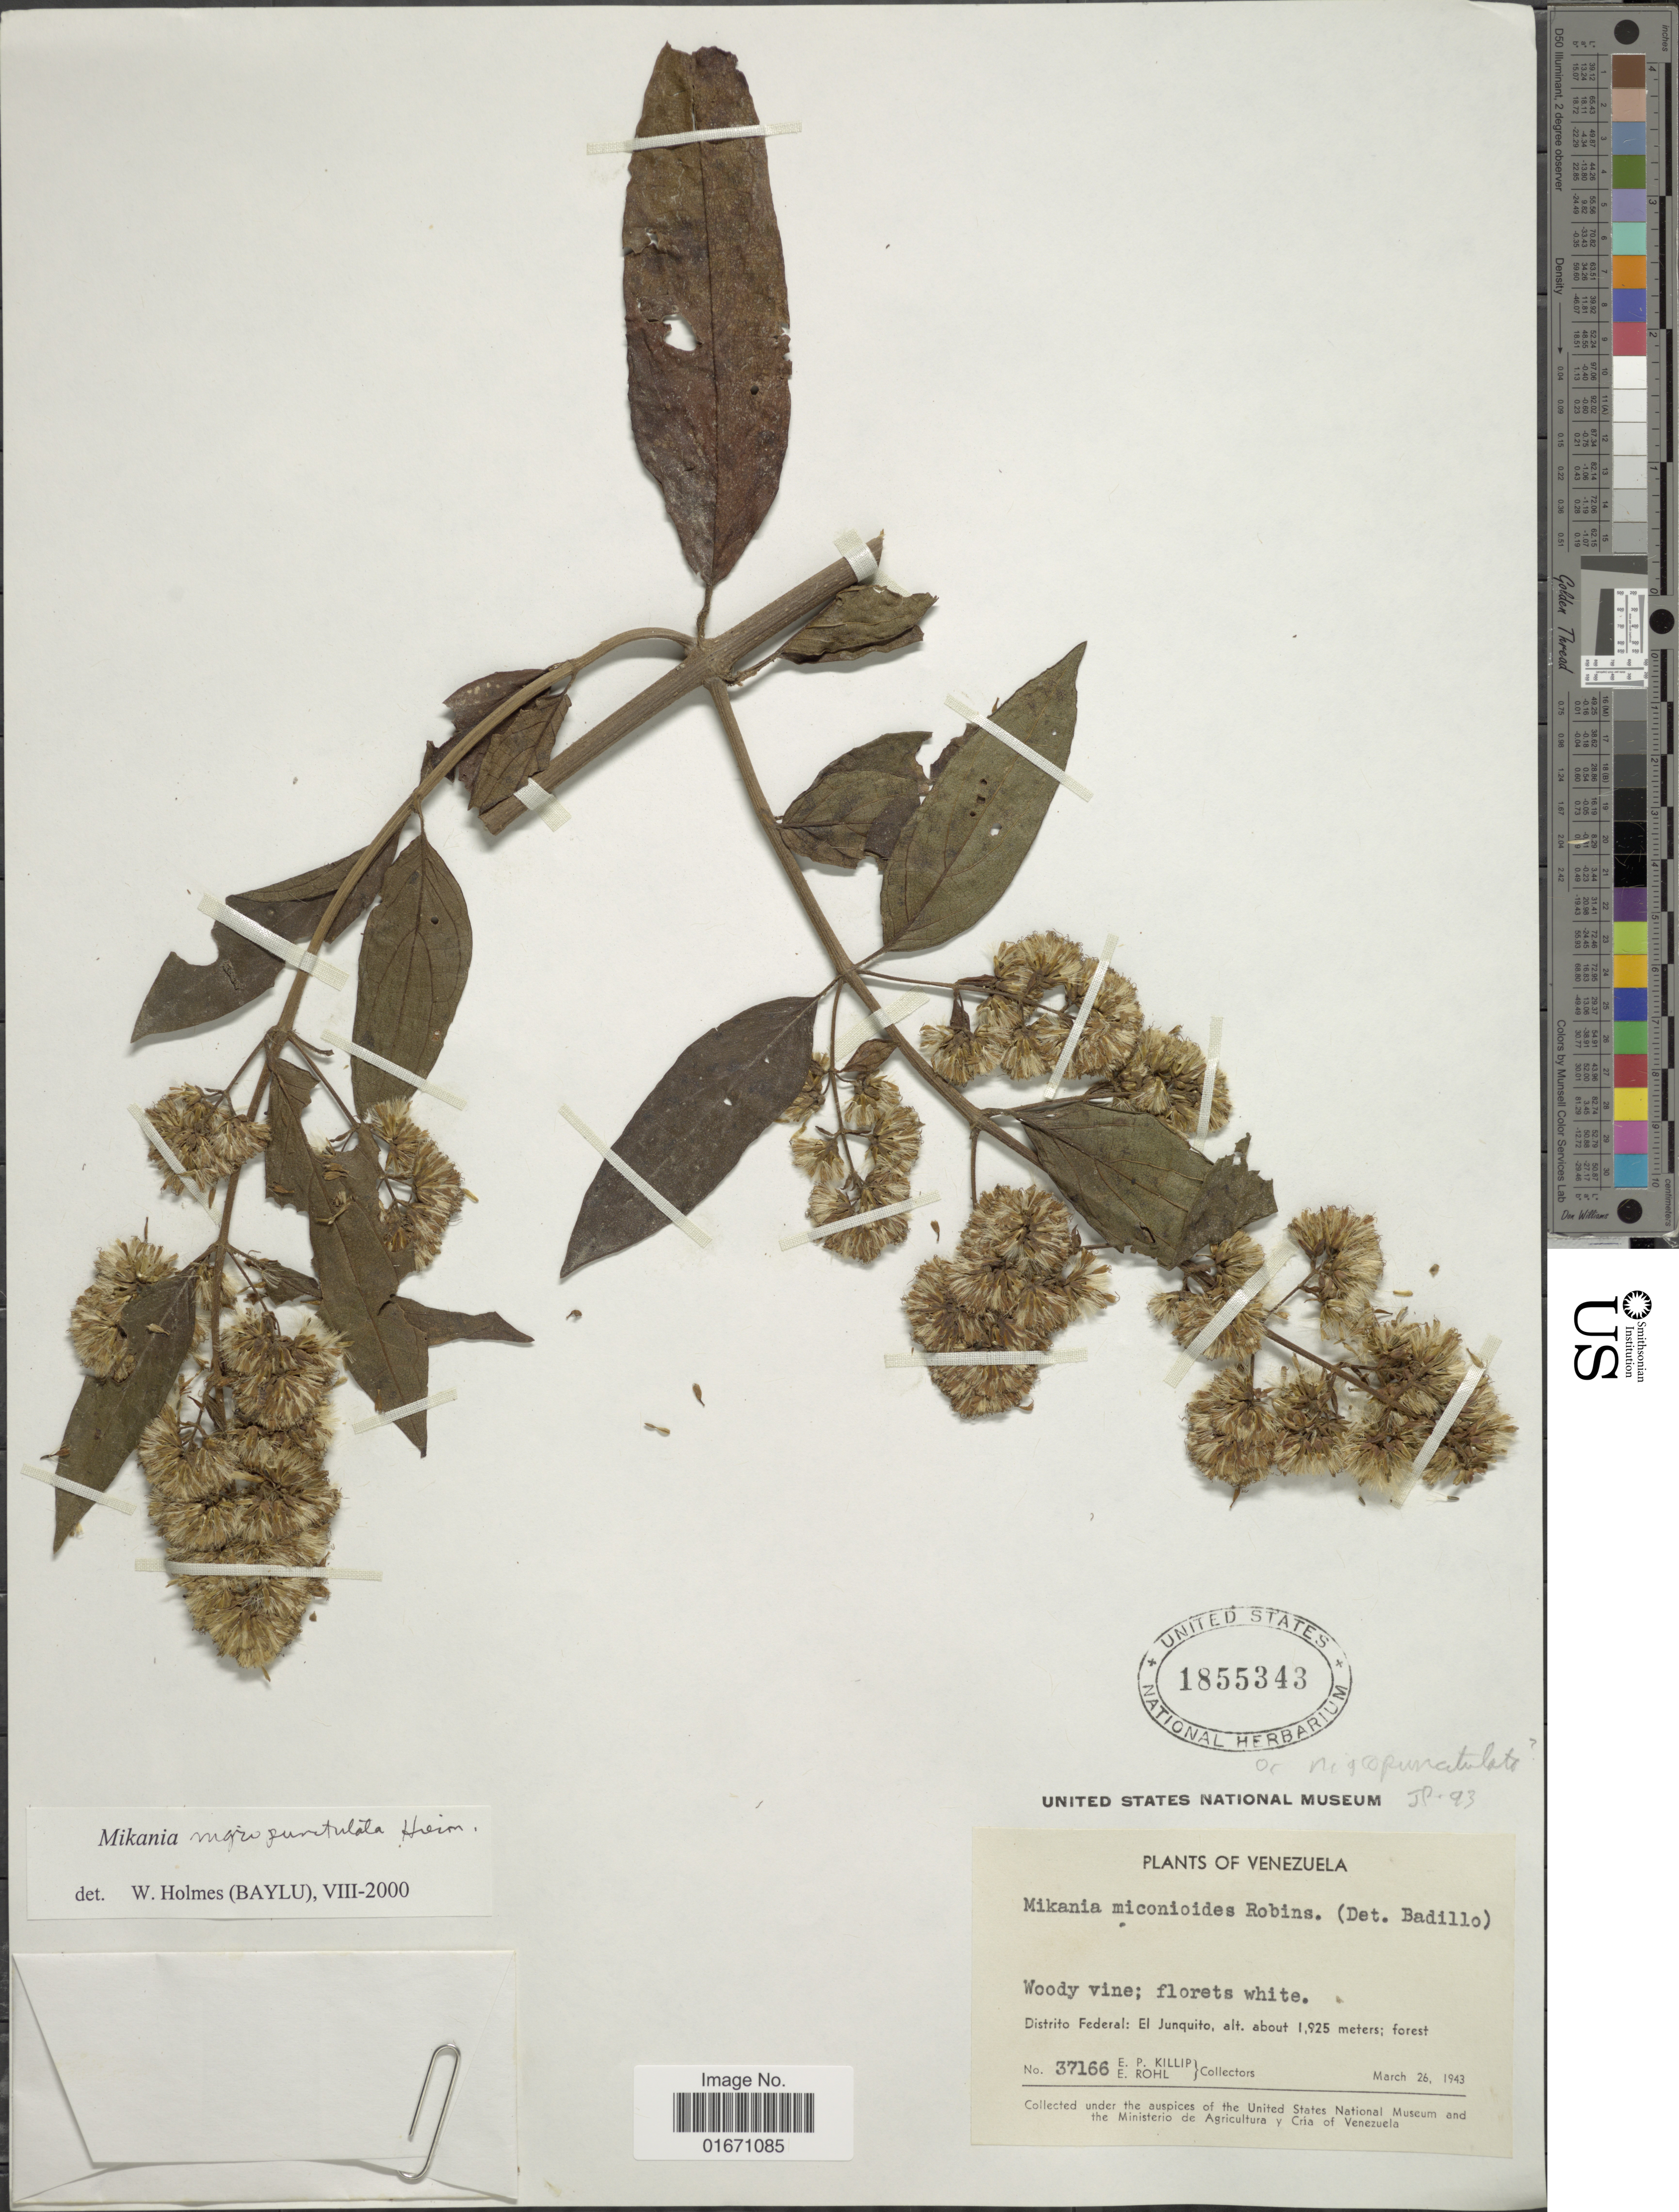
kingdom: Plantae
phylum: Tracheophyta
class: Magnoliopsida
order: Asterales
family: Asteraceae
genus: Mikania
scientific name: Mikania nigropunctulata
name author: Hieron.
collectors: E. P. Killip & E. Röhl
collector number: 37166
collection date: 1943-03-26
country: Venezuela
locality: Distrito Federal, El Junquito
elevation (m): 1925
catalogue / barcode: US 1855343